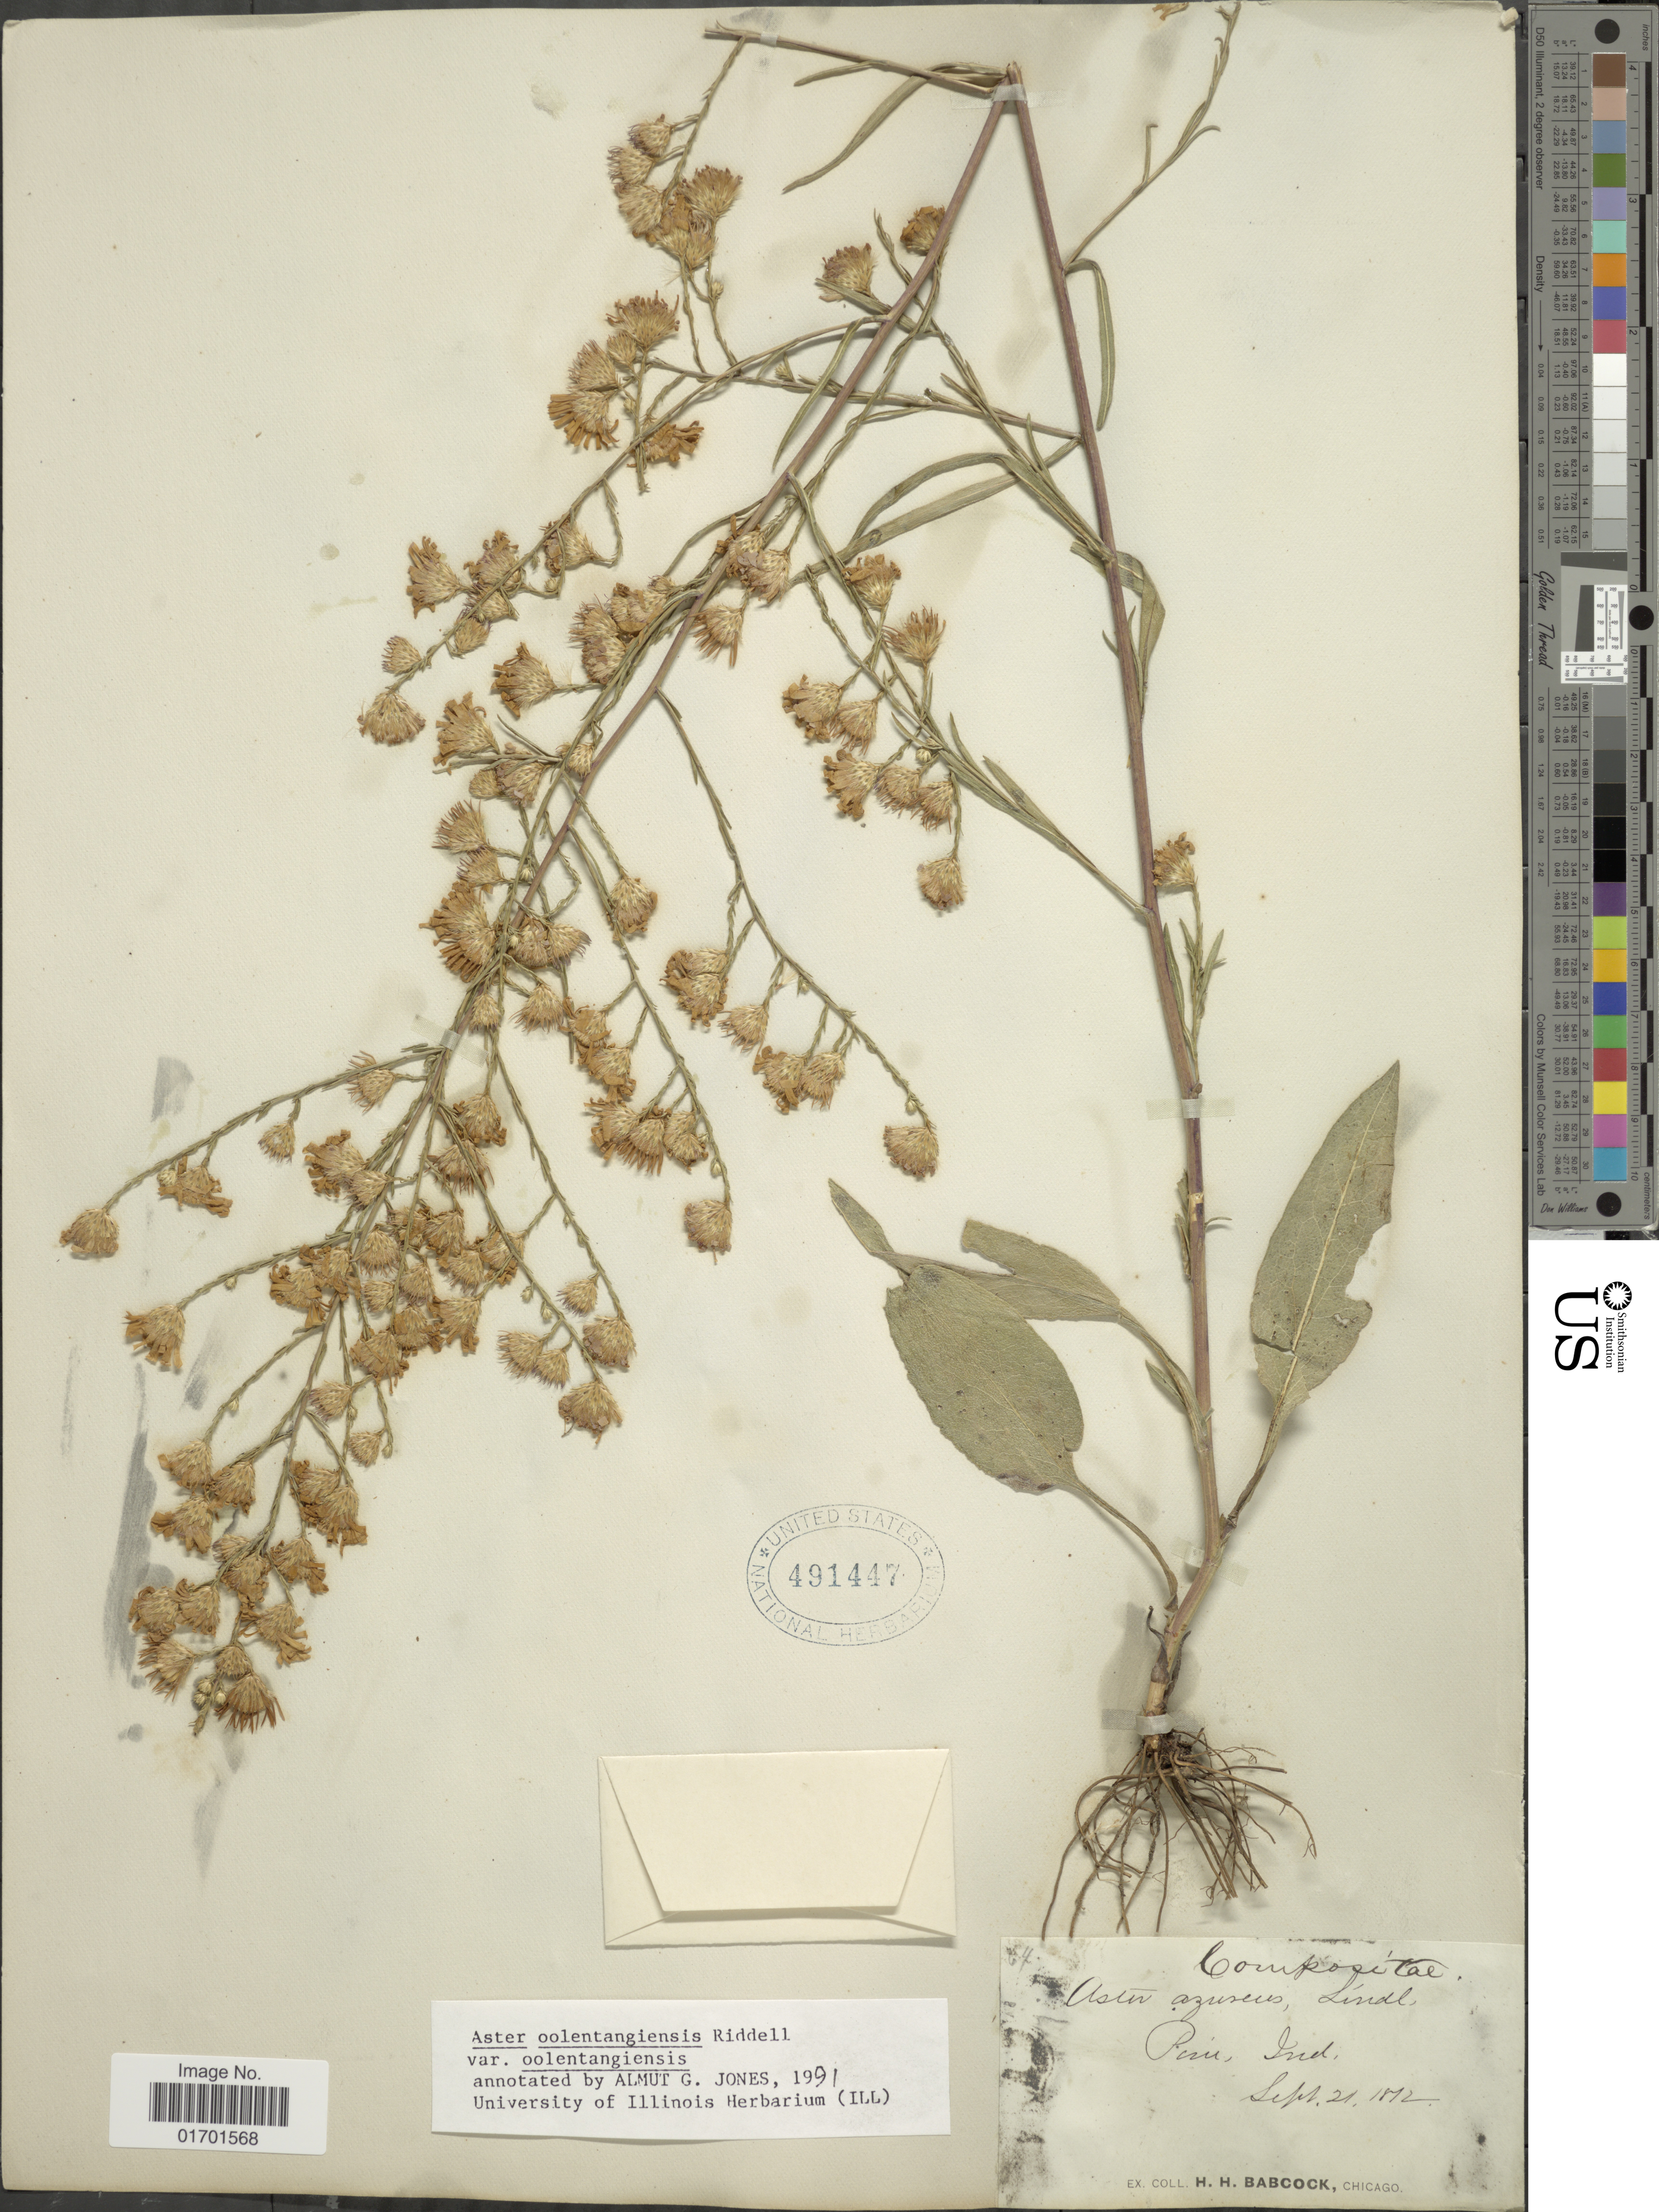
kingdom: Plantae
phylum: Tracheophyta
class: Magnoliopsida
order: Asterales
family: Asteraceae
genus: Symphyotrichum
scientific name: Symphyotrichum oolentangiense var. oolentangiense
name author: G.L. Nesom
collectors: H. Babcock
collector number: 64*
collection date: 1892-09-21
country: United States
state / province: Indiana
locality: Peru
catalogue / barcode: US 491447